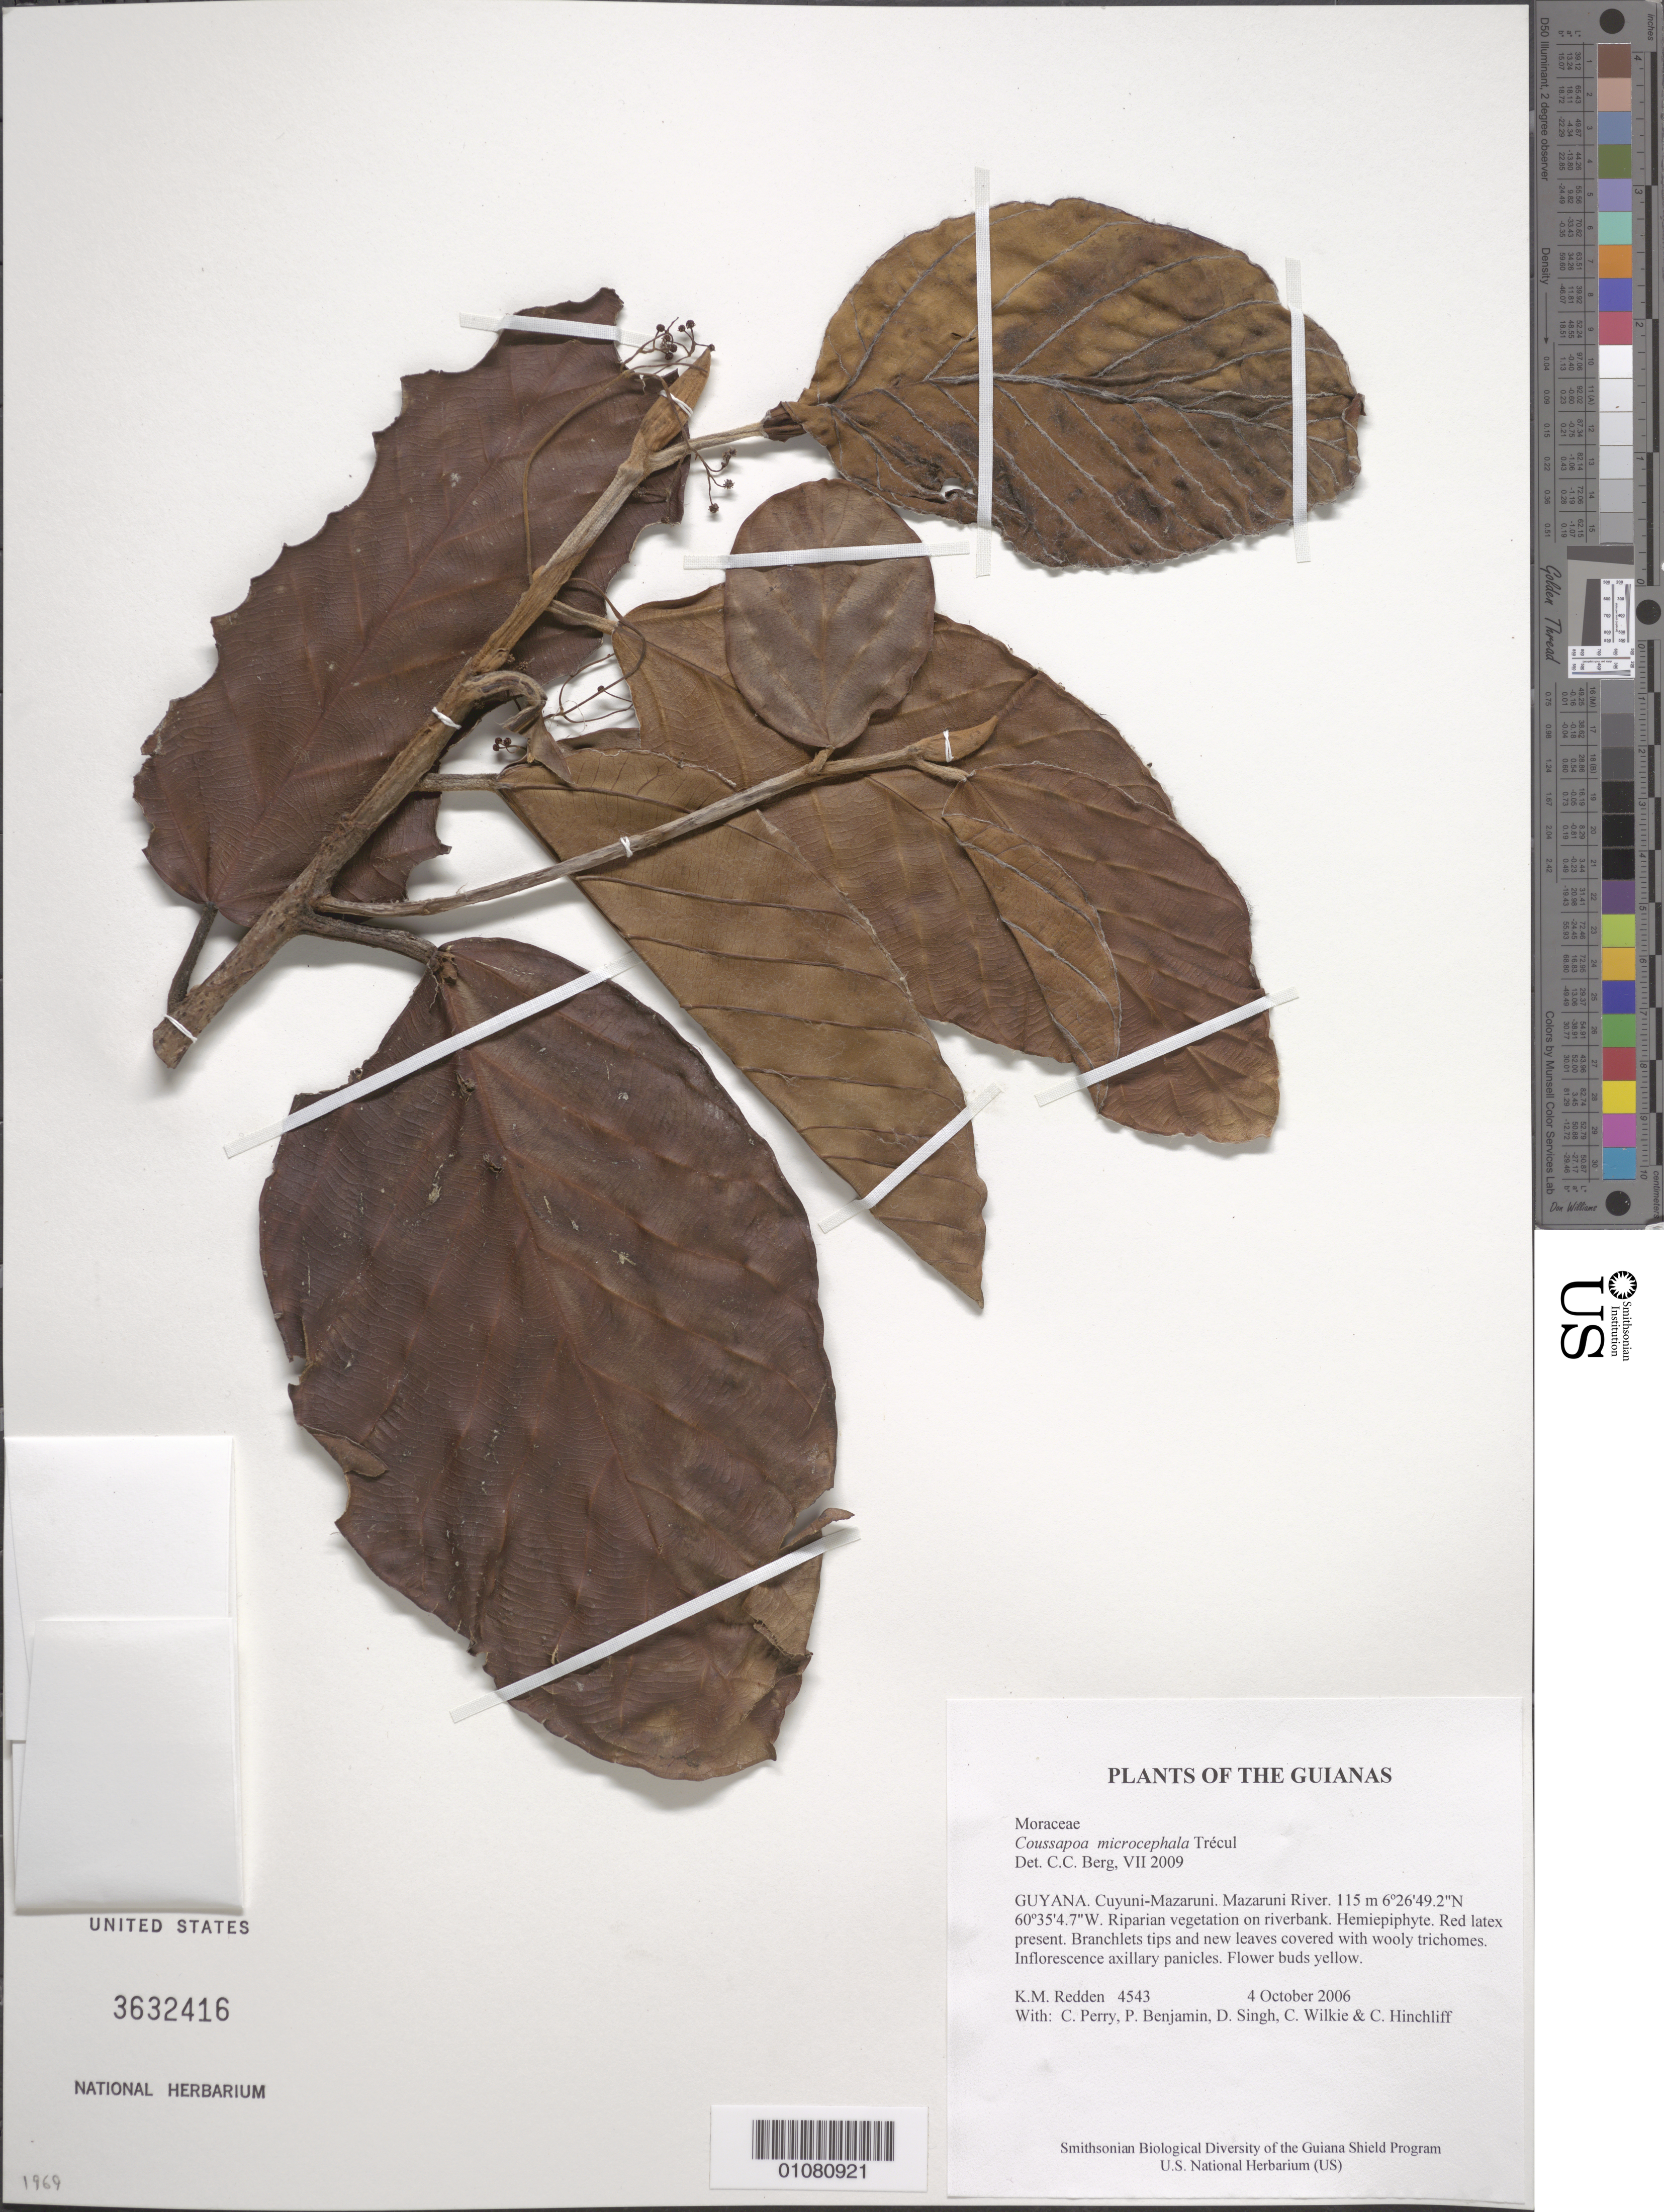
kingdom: Plantae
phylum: Tracheophyta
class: Magnoliopsida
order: Rosales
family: Urticaceae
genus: Coussapoa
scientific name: Coussapoa microcephala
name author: Trécul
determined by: Berg, C. C.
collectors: K. M. Redden, C. Perry, P. Benjamin, D. Singh, C. Wilkie & C. E. Hinchliff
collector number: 4543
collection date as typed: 4 October 2006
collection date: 2006-10-04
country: Guyana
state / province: Cuyuni-Mazaruni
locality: Mazaruni River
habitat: Riparian vegetation on riverbank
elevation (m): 115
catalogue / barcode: US 3632416